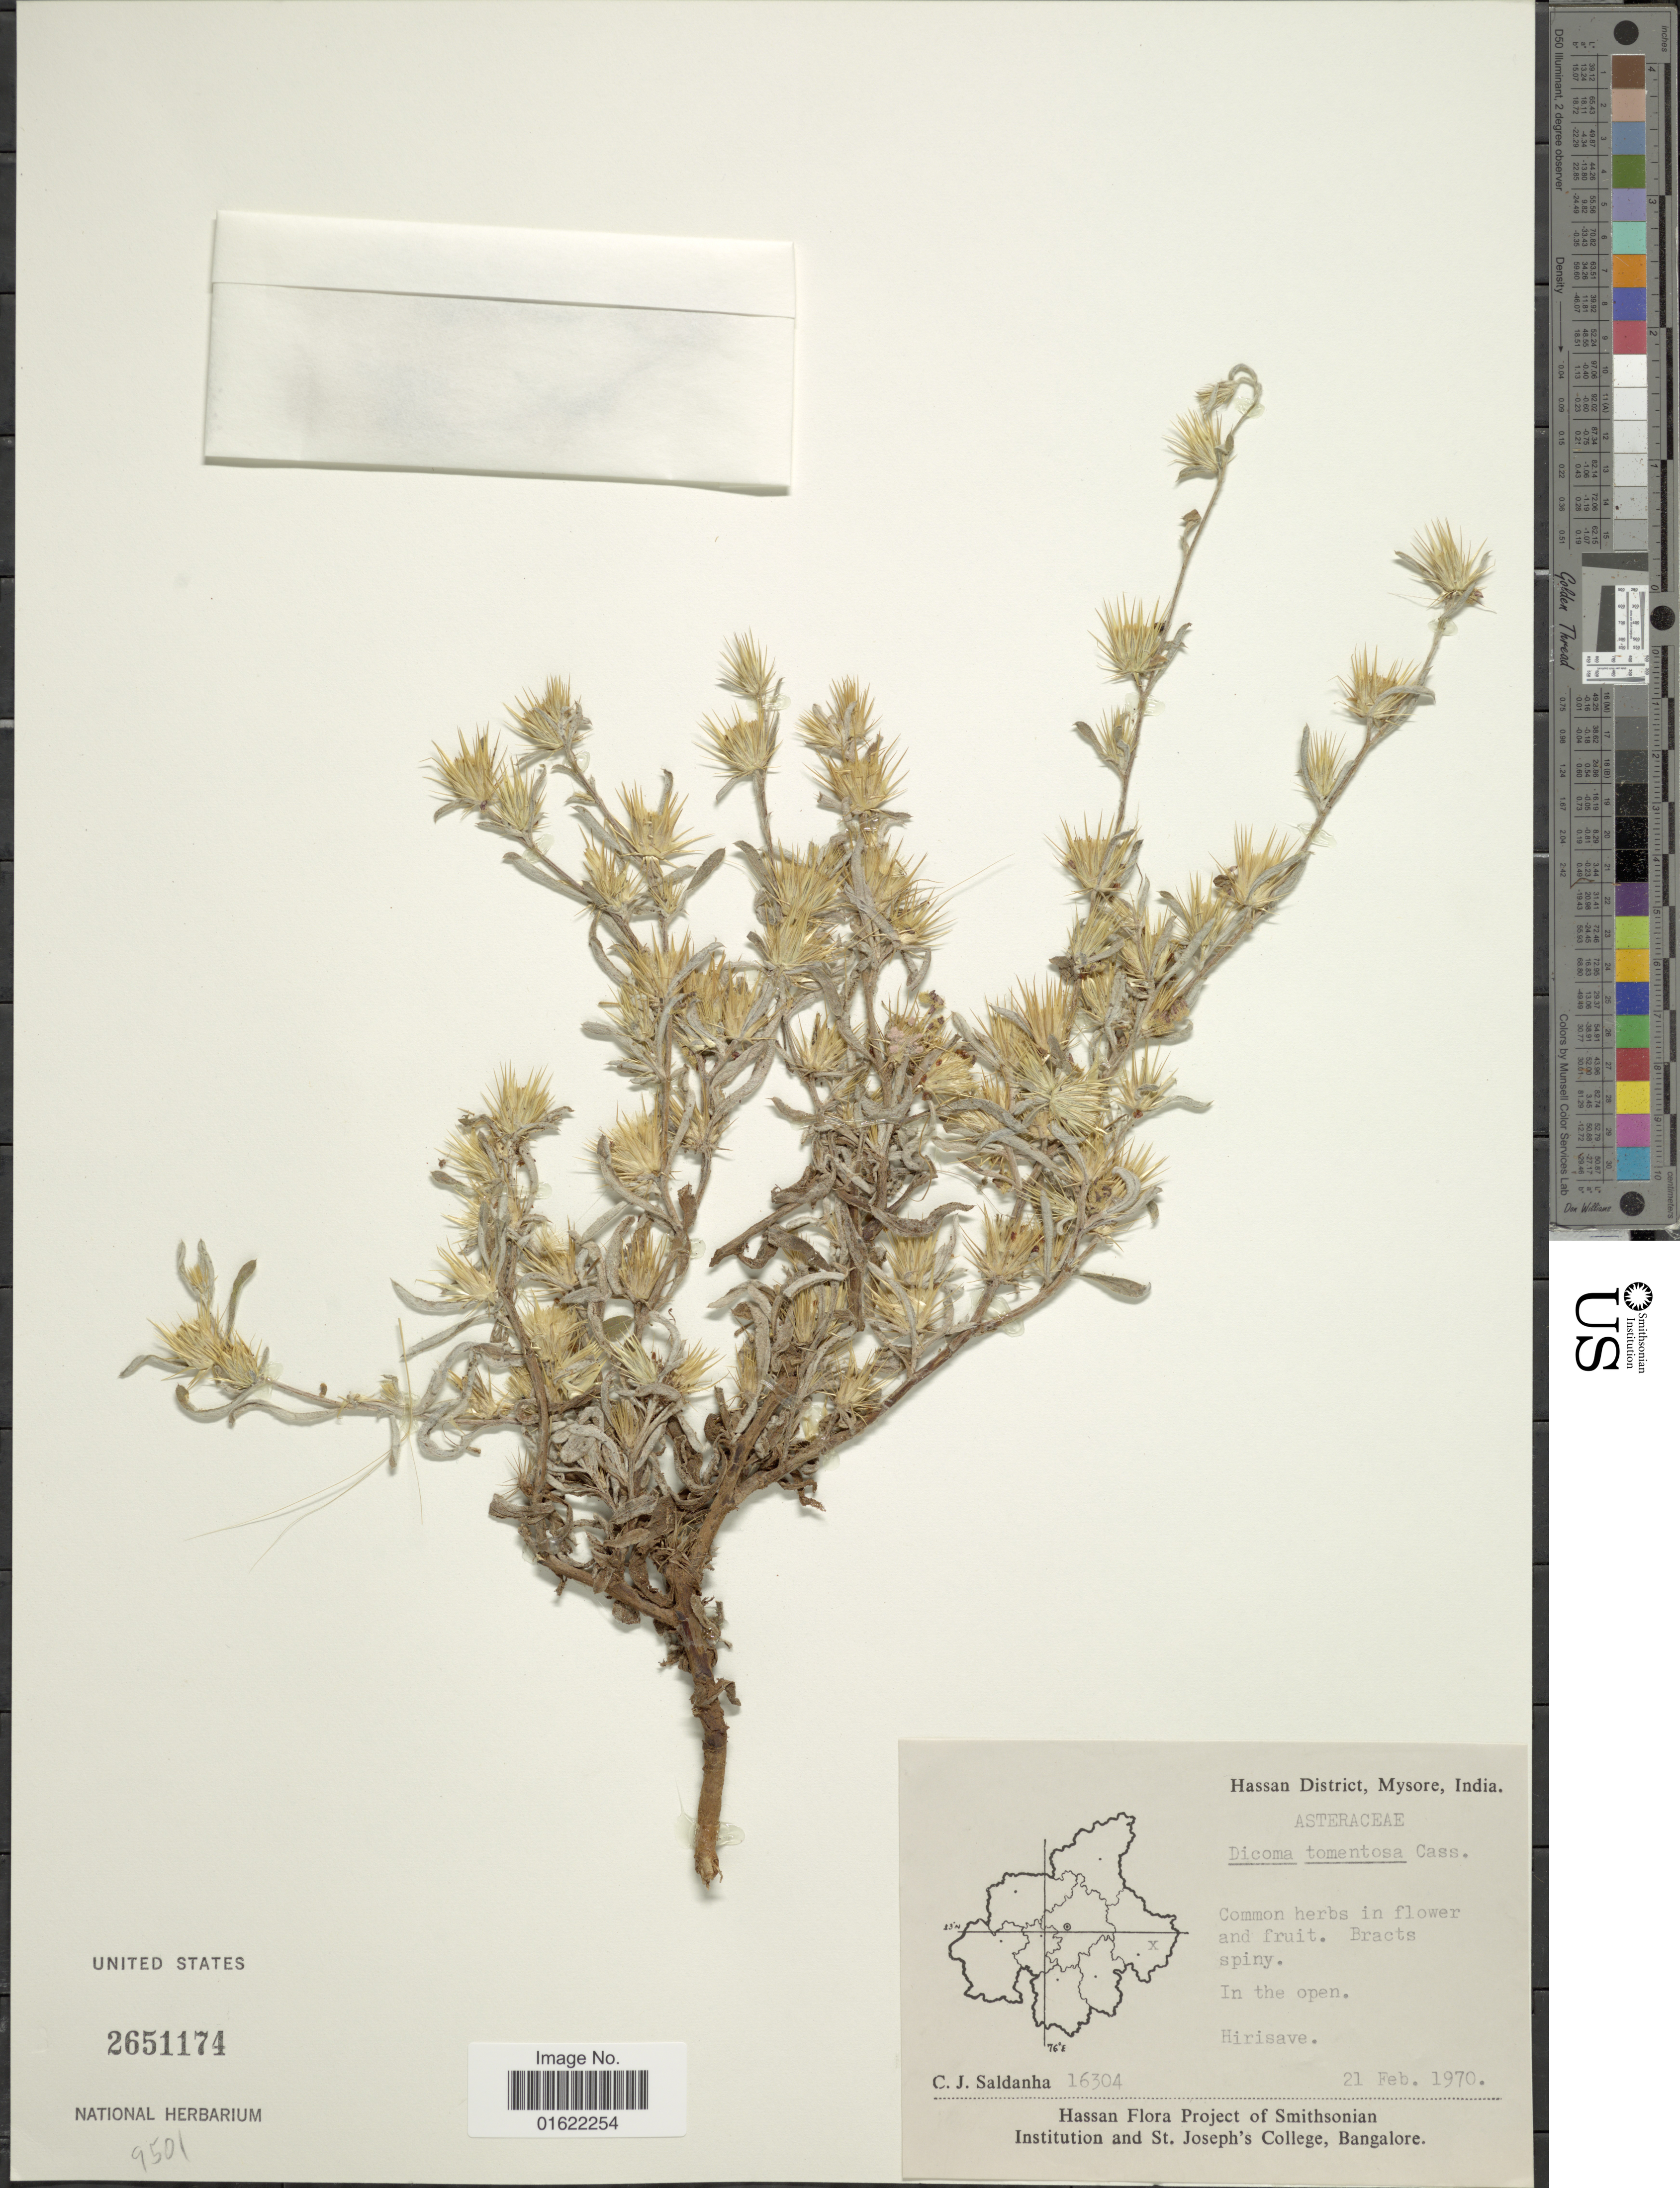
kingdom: Plantae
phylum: Tracheophyta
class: Magnoliopsida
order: Asterales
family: Asteraceae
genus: Dicoma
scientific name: Dicoma tomentosa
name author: Cass.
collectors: C. J. Saldanha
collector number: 16304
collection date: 1970-02-21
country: India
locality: Hassan District, Mysore, India. Hirisave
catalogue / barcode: US 2651174